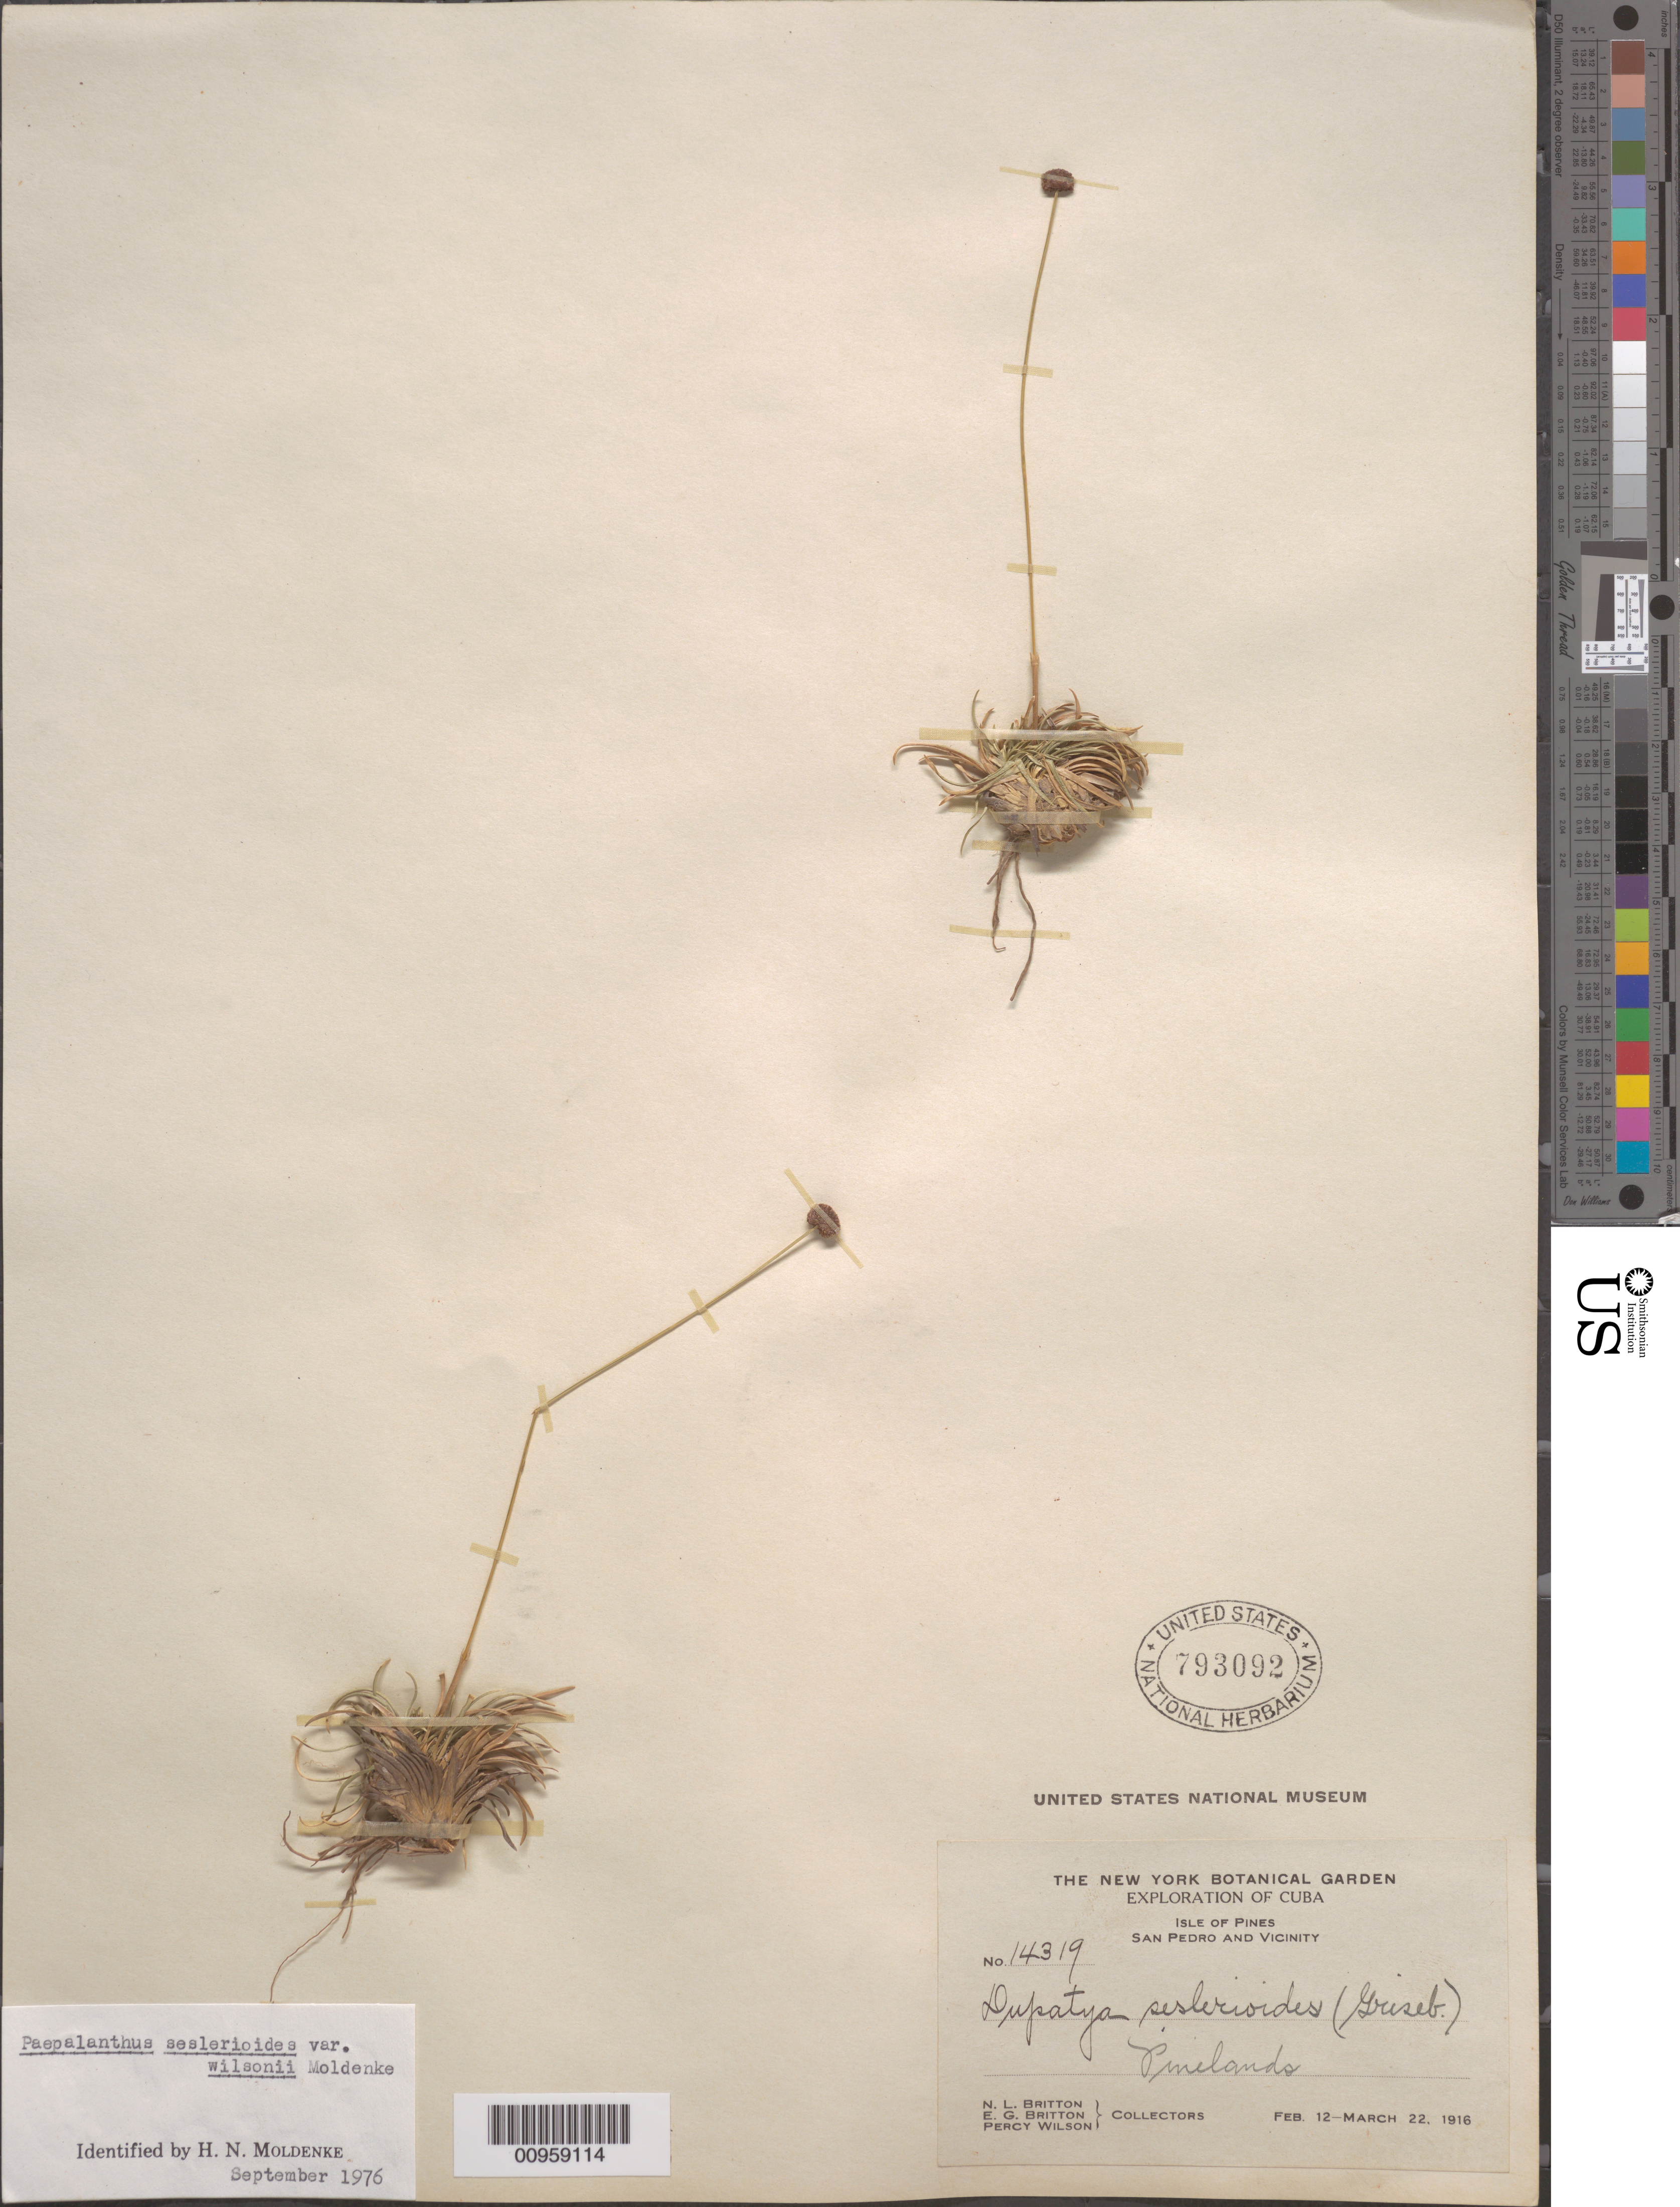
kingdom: Plantae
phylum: Tracheophyta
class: Liliopsida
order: Poales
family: Eriocaulaceae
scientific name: Giuliettia seslerioides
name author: (Griseb.) Andrino & Sano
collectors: N. Britton, E. G. Britton & P. Wilson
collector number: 14319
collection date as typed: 12 Feb 1916 to 22 Mar 1916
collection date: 1916-02-12/1916-03-22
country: Cuba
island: Isla de la Juventud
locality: San Pedro and vicinity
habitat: Pinelands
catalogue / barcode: US 793092